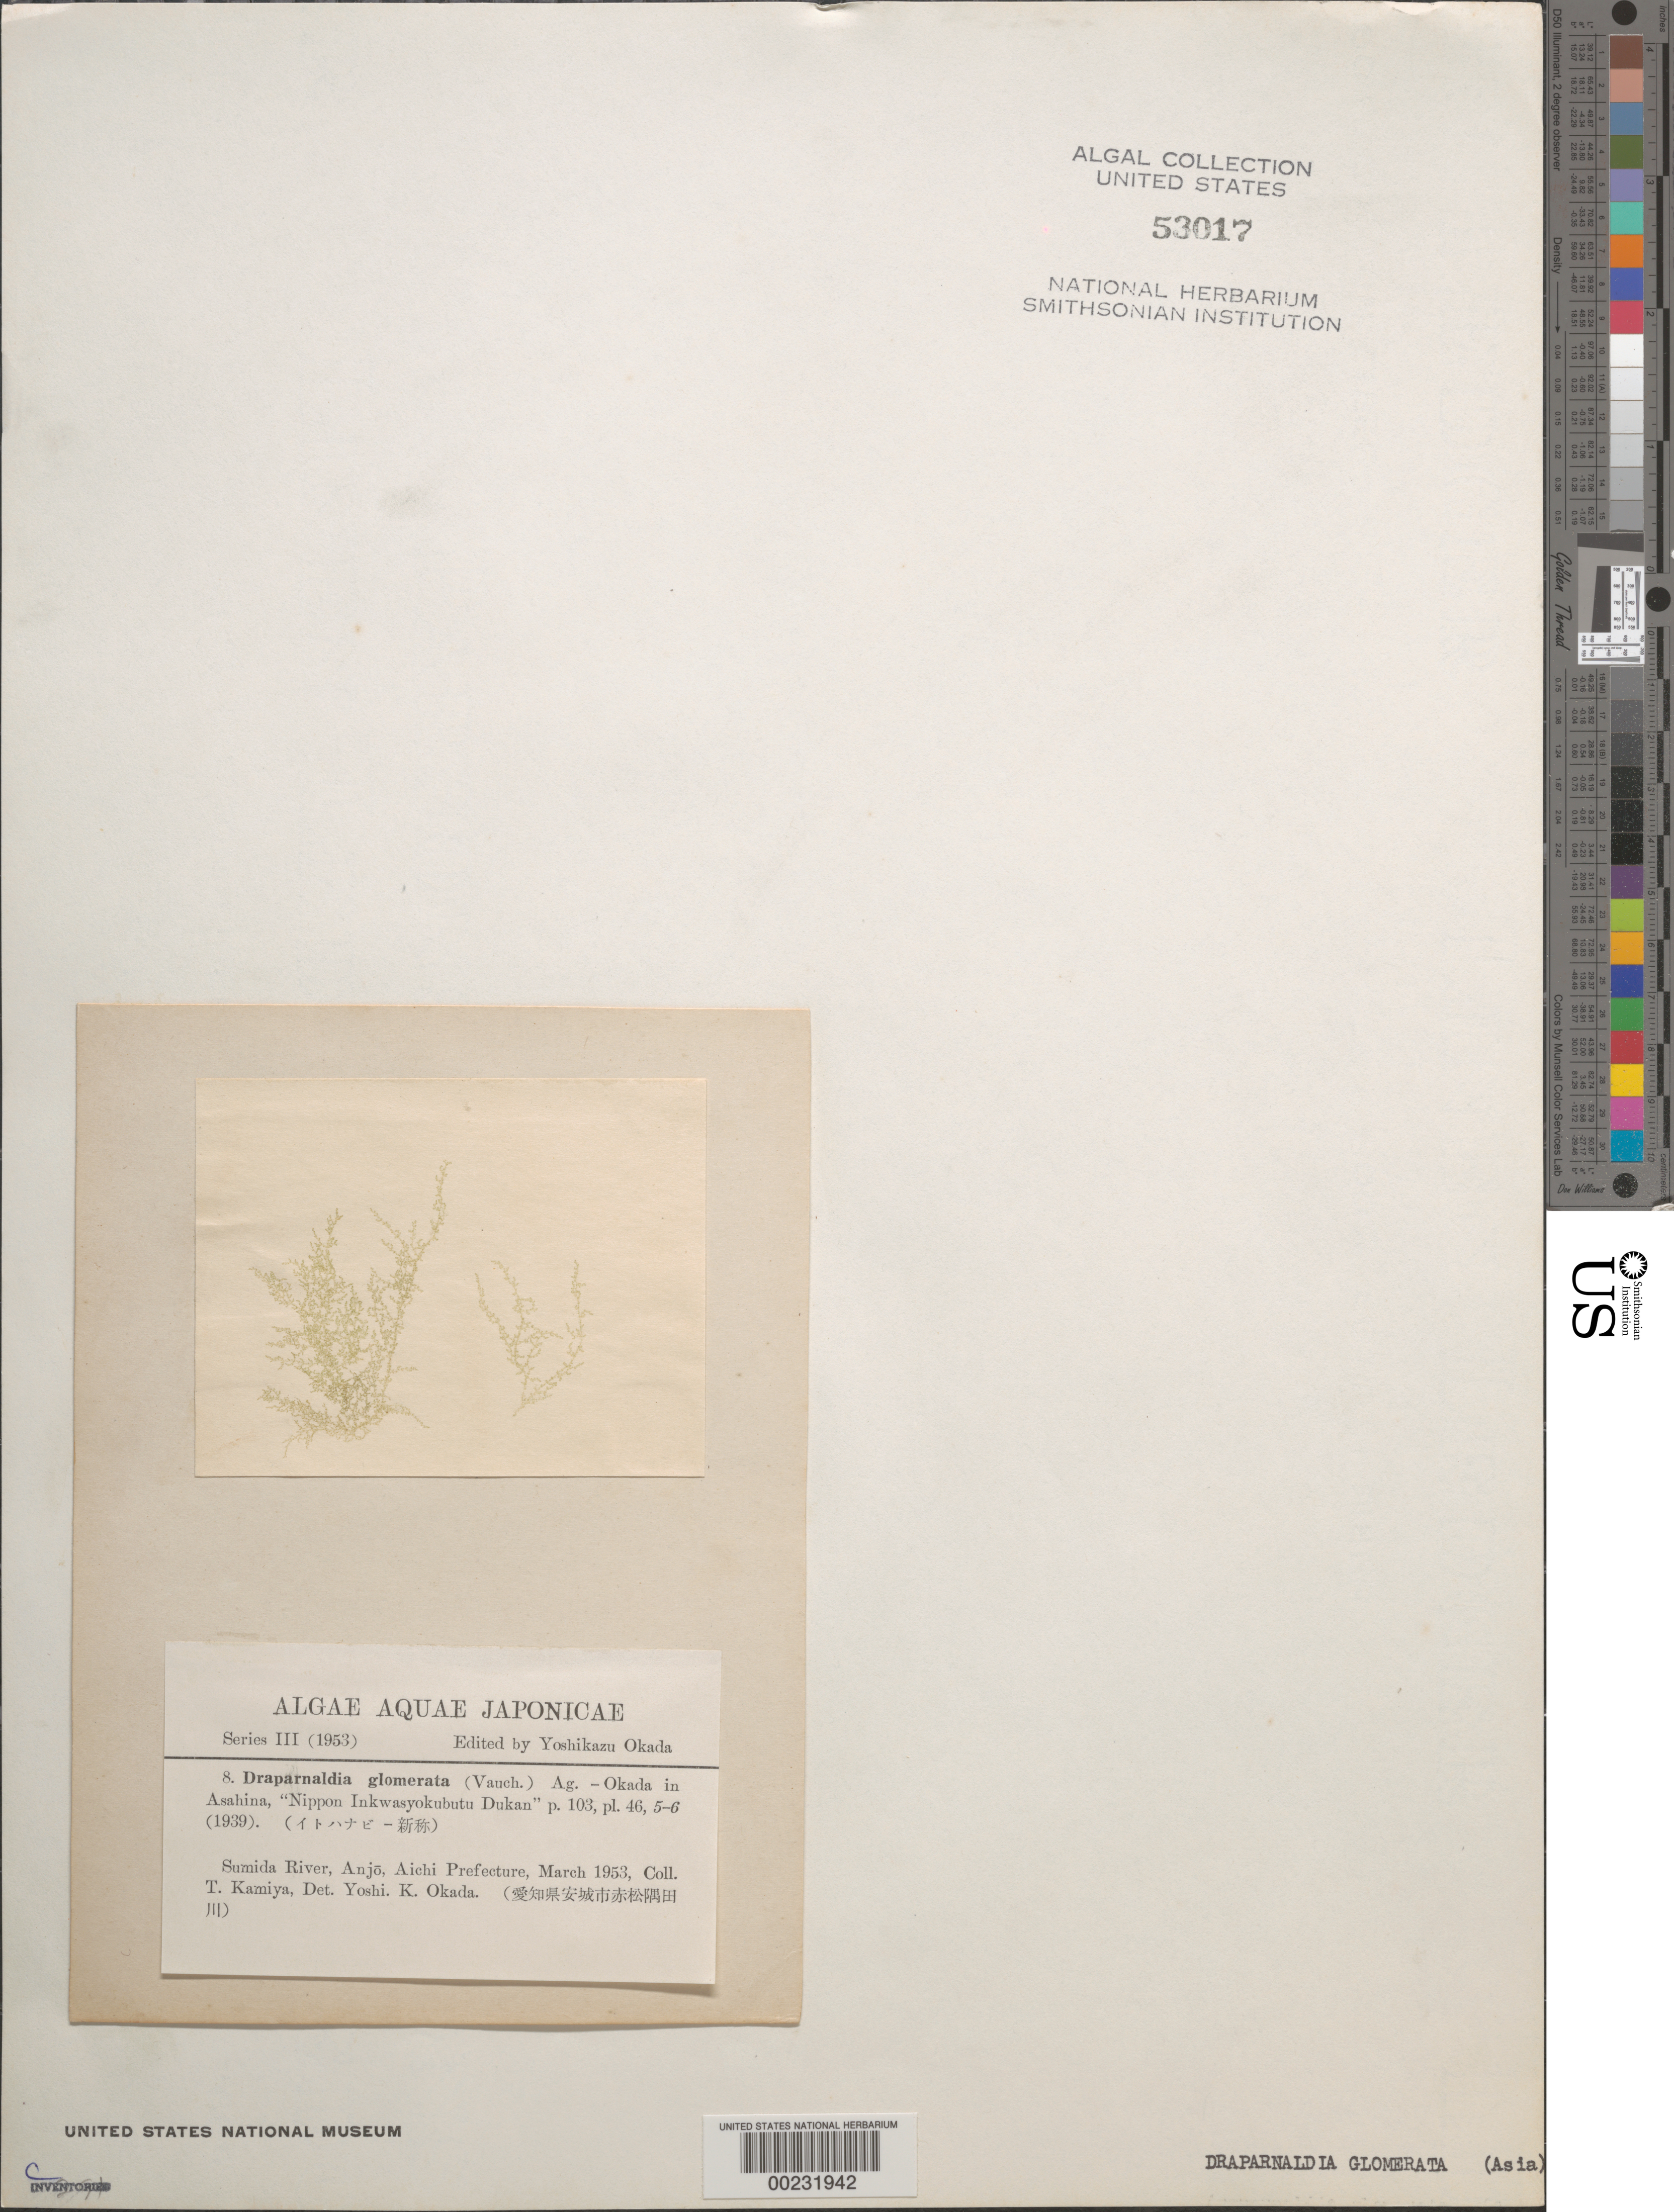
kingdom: Plantae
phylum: Chlorophyta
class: Chlorophyceae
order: Chaetophorales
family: Chaetophoraceae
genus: Draparnaldia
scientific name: Draparnaldia mutabilis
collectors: T. Kamiya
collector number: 8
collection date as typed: Mar 1953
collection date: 1953-03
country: Japan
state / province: Aiti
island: Honshu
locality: Sumida River, Anjo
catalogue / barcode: US 53017